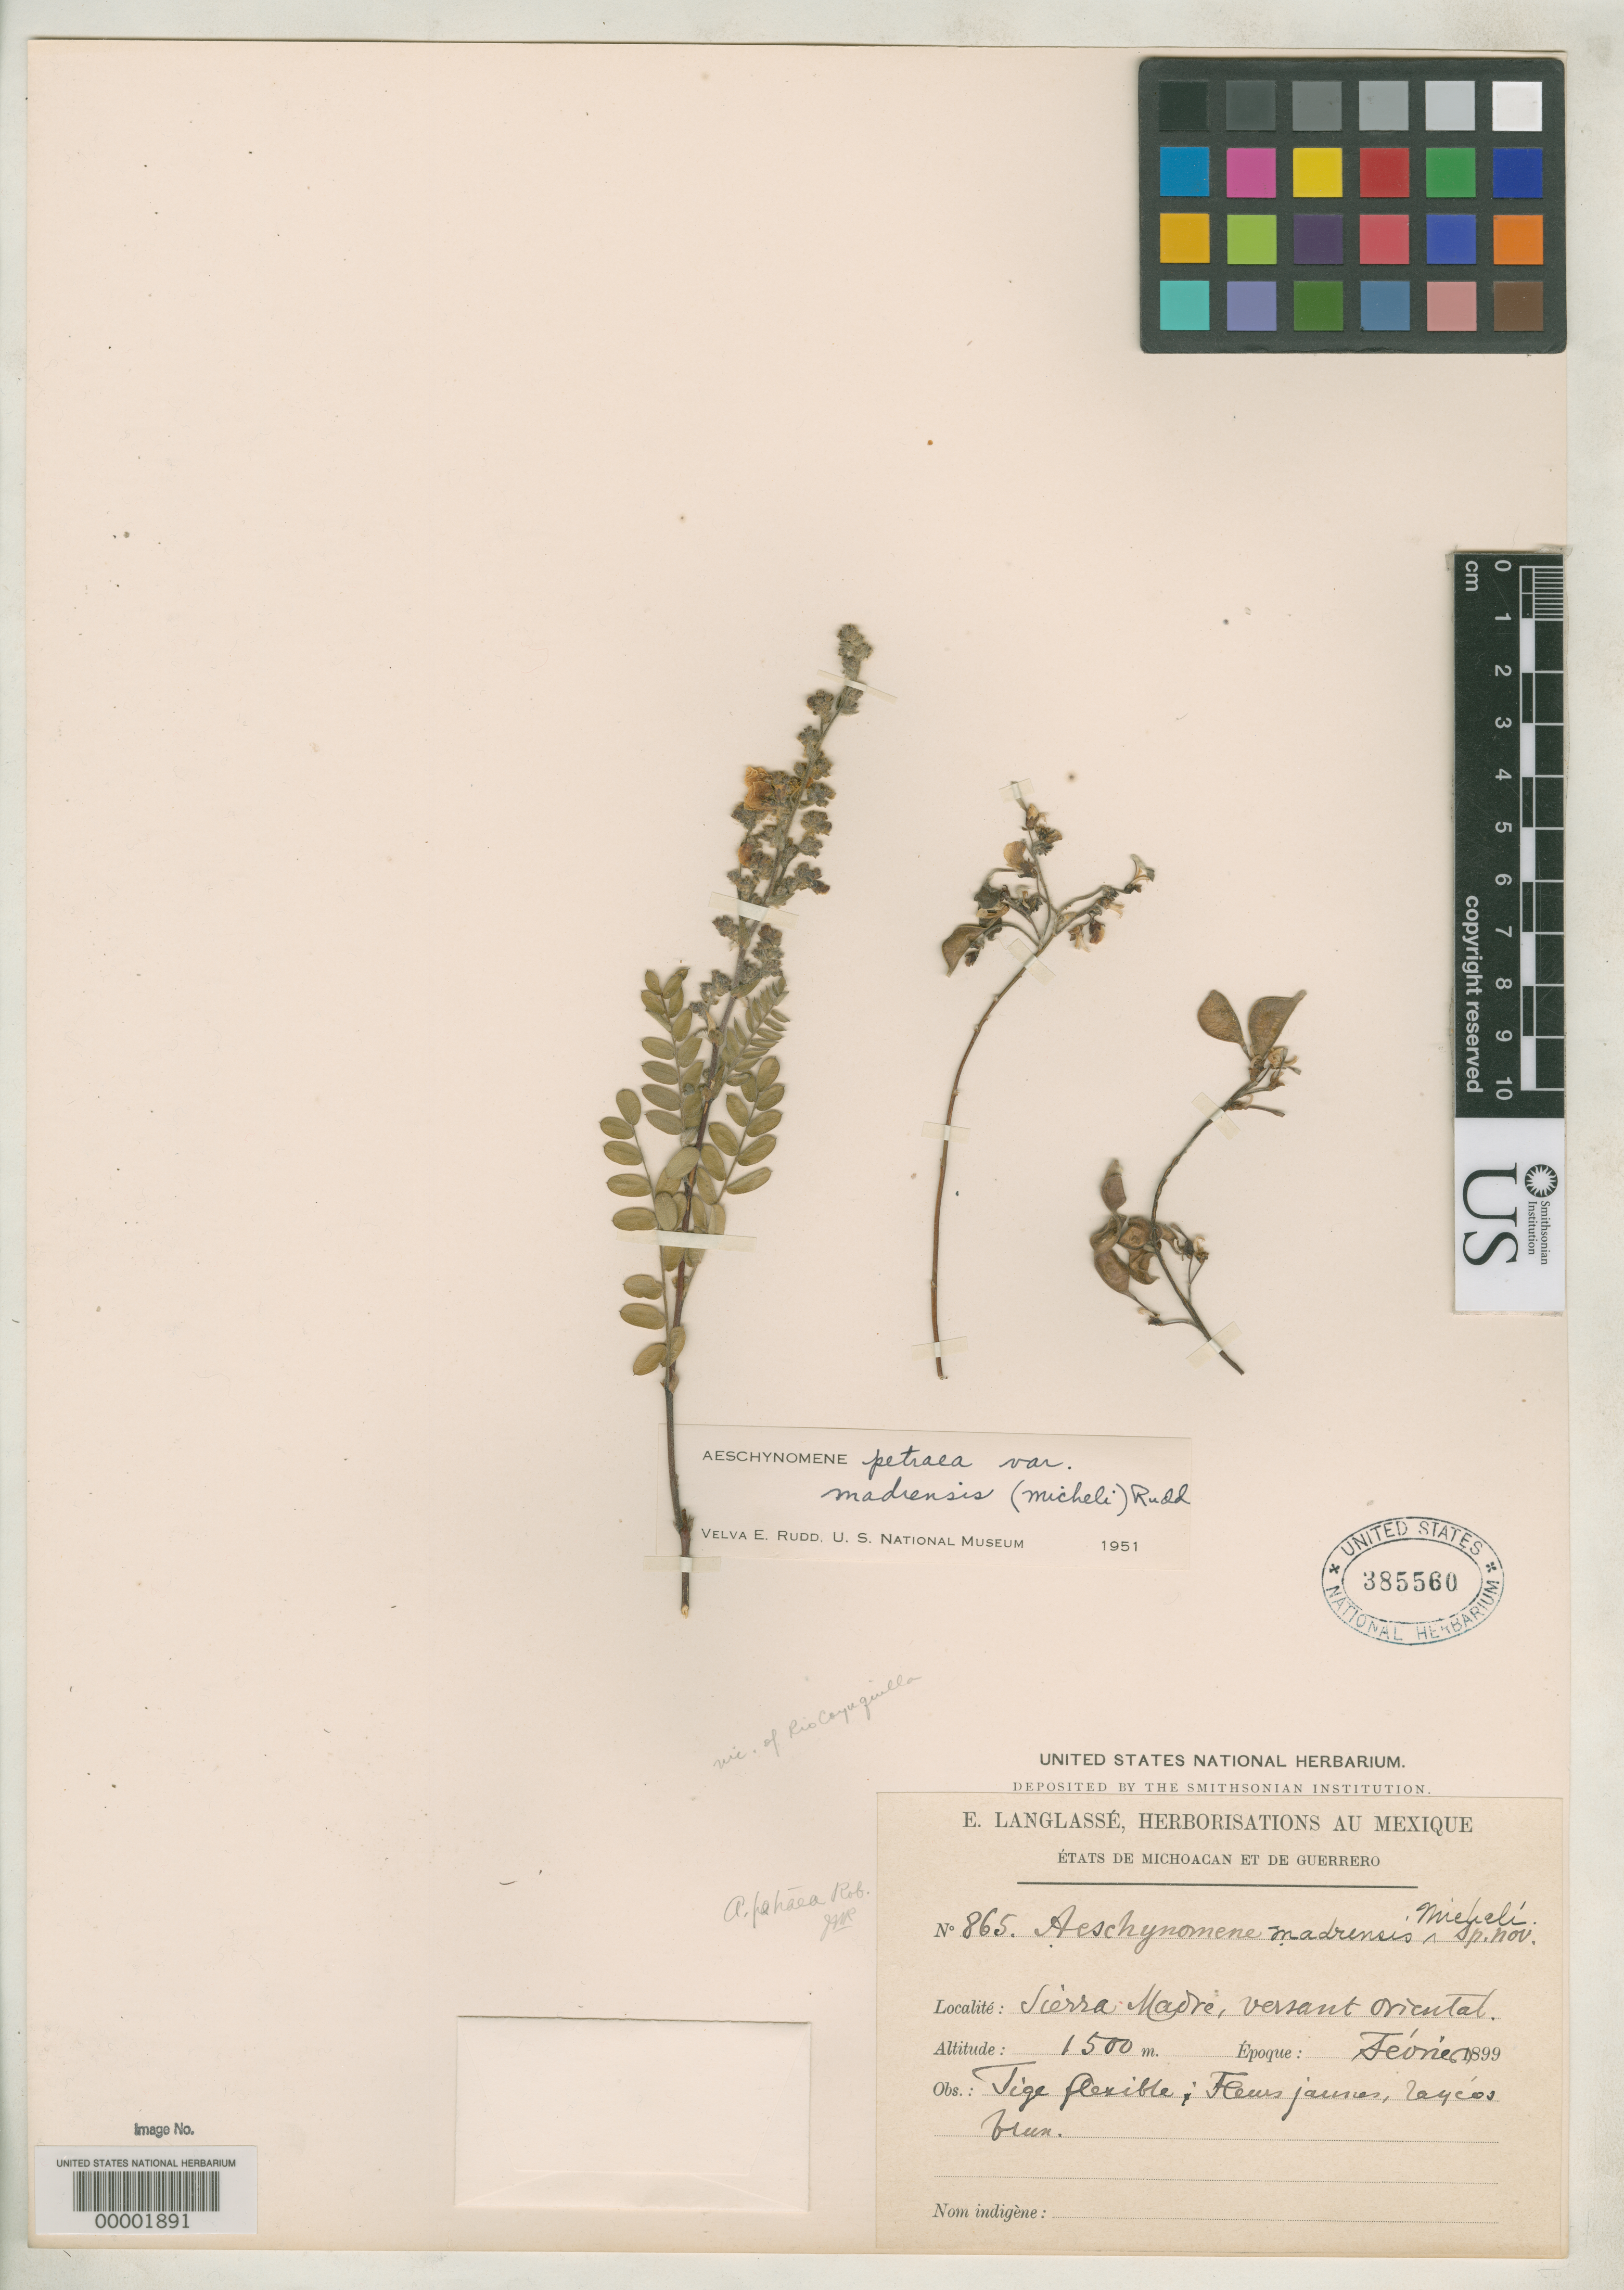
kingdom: Plantae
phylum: Tracheophyta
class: Magnoliopsida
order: Fabales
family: Fabaceae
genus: Aeschynomene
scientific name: Aeschynomene madrensis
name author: Micheli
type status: Type Fragment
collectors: E. Langlassé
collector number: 865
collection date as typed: Feb 1899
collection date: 1899-02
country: Mexico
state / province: Guerrero / Oaxaca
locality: Sierra Madre Orientale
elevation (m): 1500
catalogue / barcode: US 385560